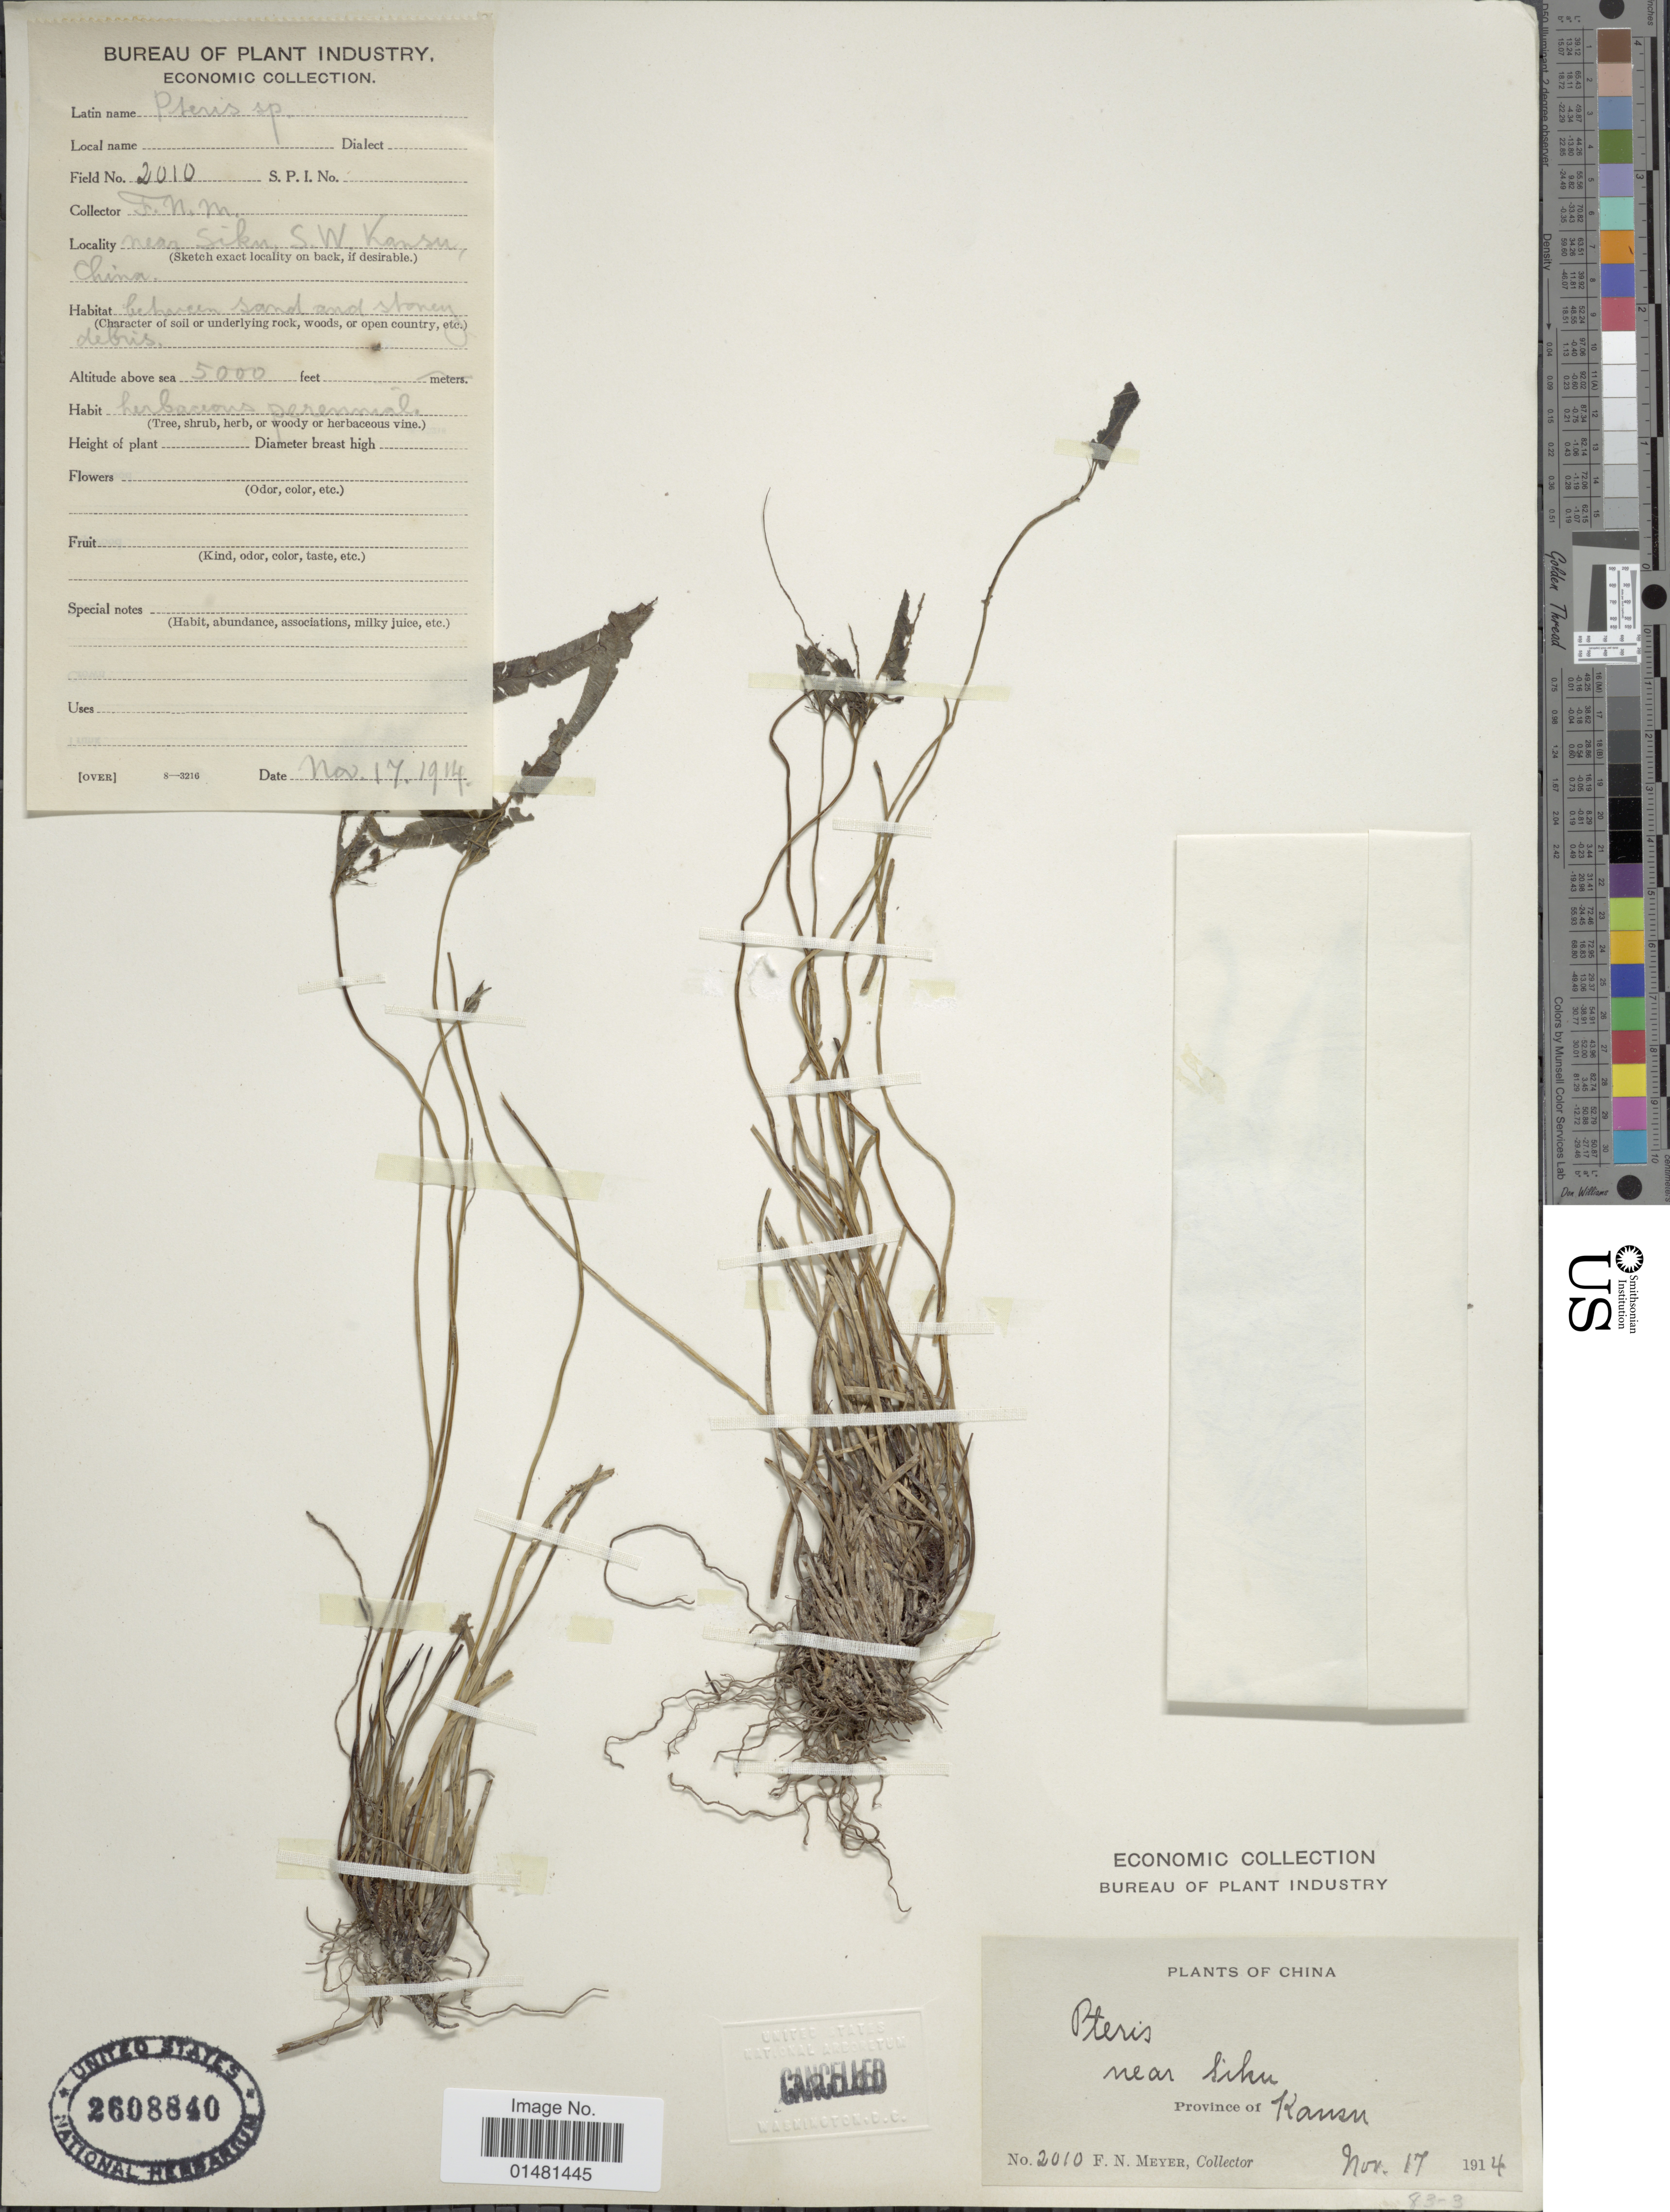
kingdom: Plantae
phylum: Tracheophyta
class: Polypodiopsida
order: Polypodiales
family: Pteridaceae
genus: Pteris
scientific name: Pteris sp.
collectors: F. N. Meyer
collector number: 2010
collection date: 1914-11-17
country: China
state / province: Gansu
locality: Near Siku S.W. Kansu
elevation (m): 1524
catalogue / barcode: US 2608840